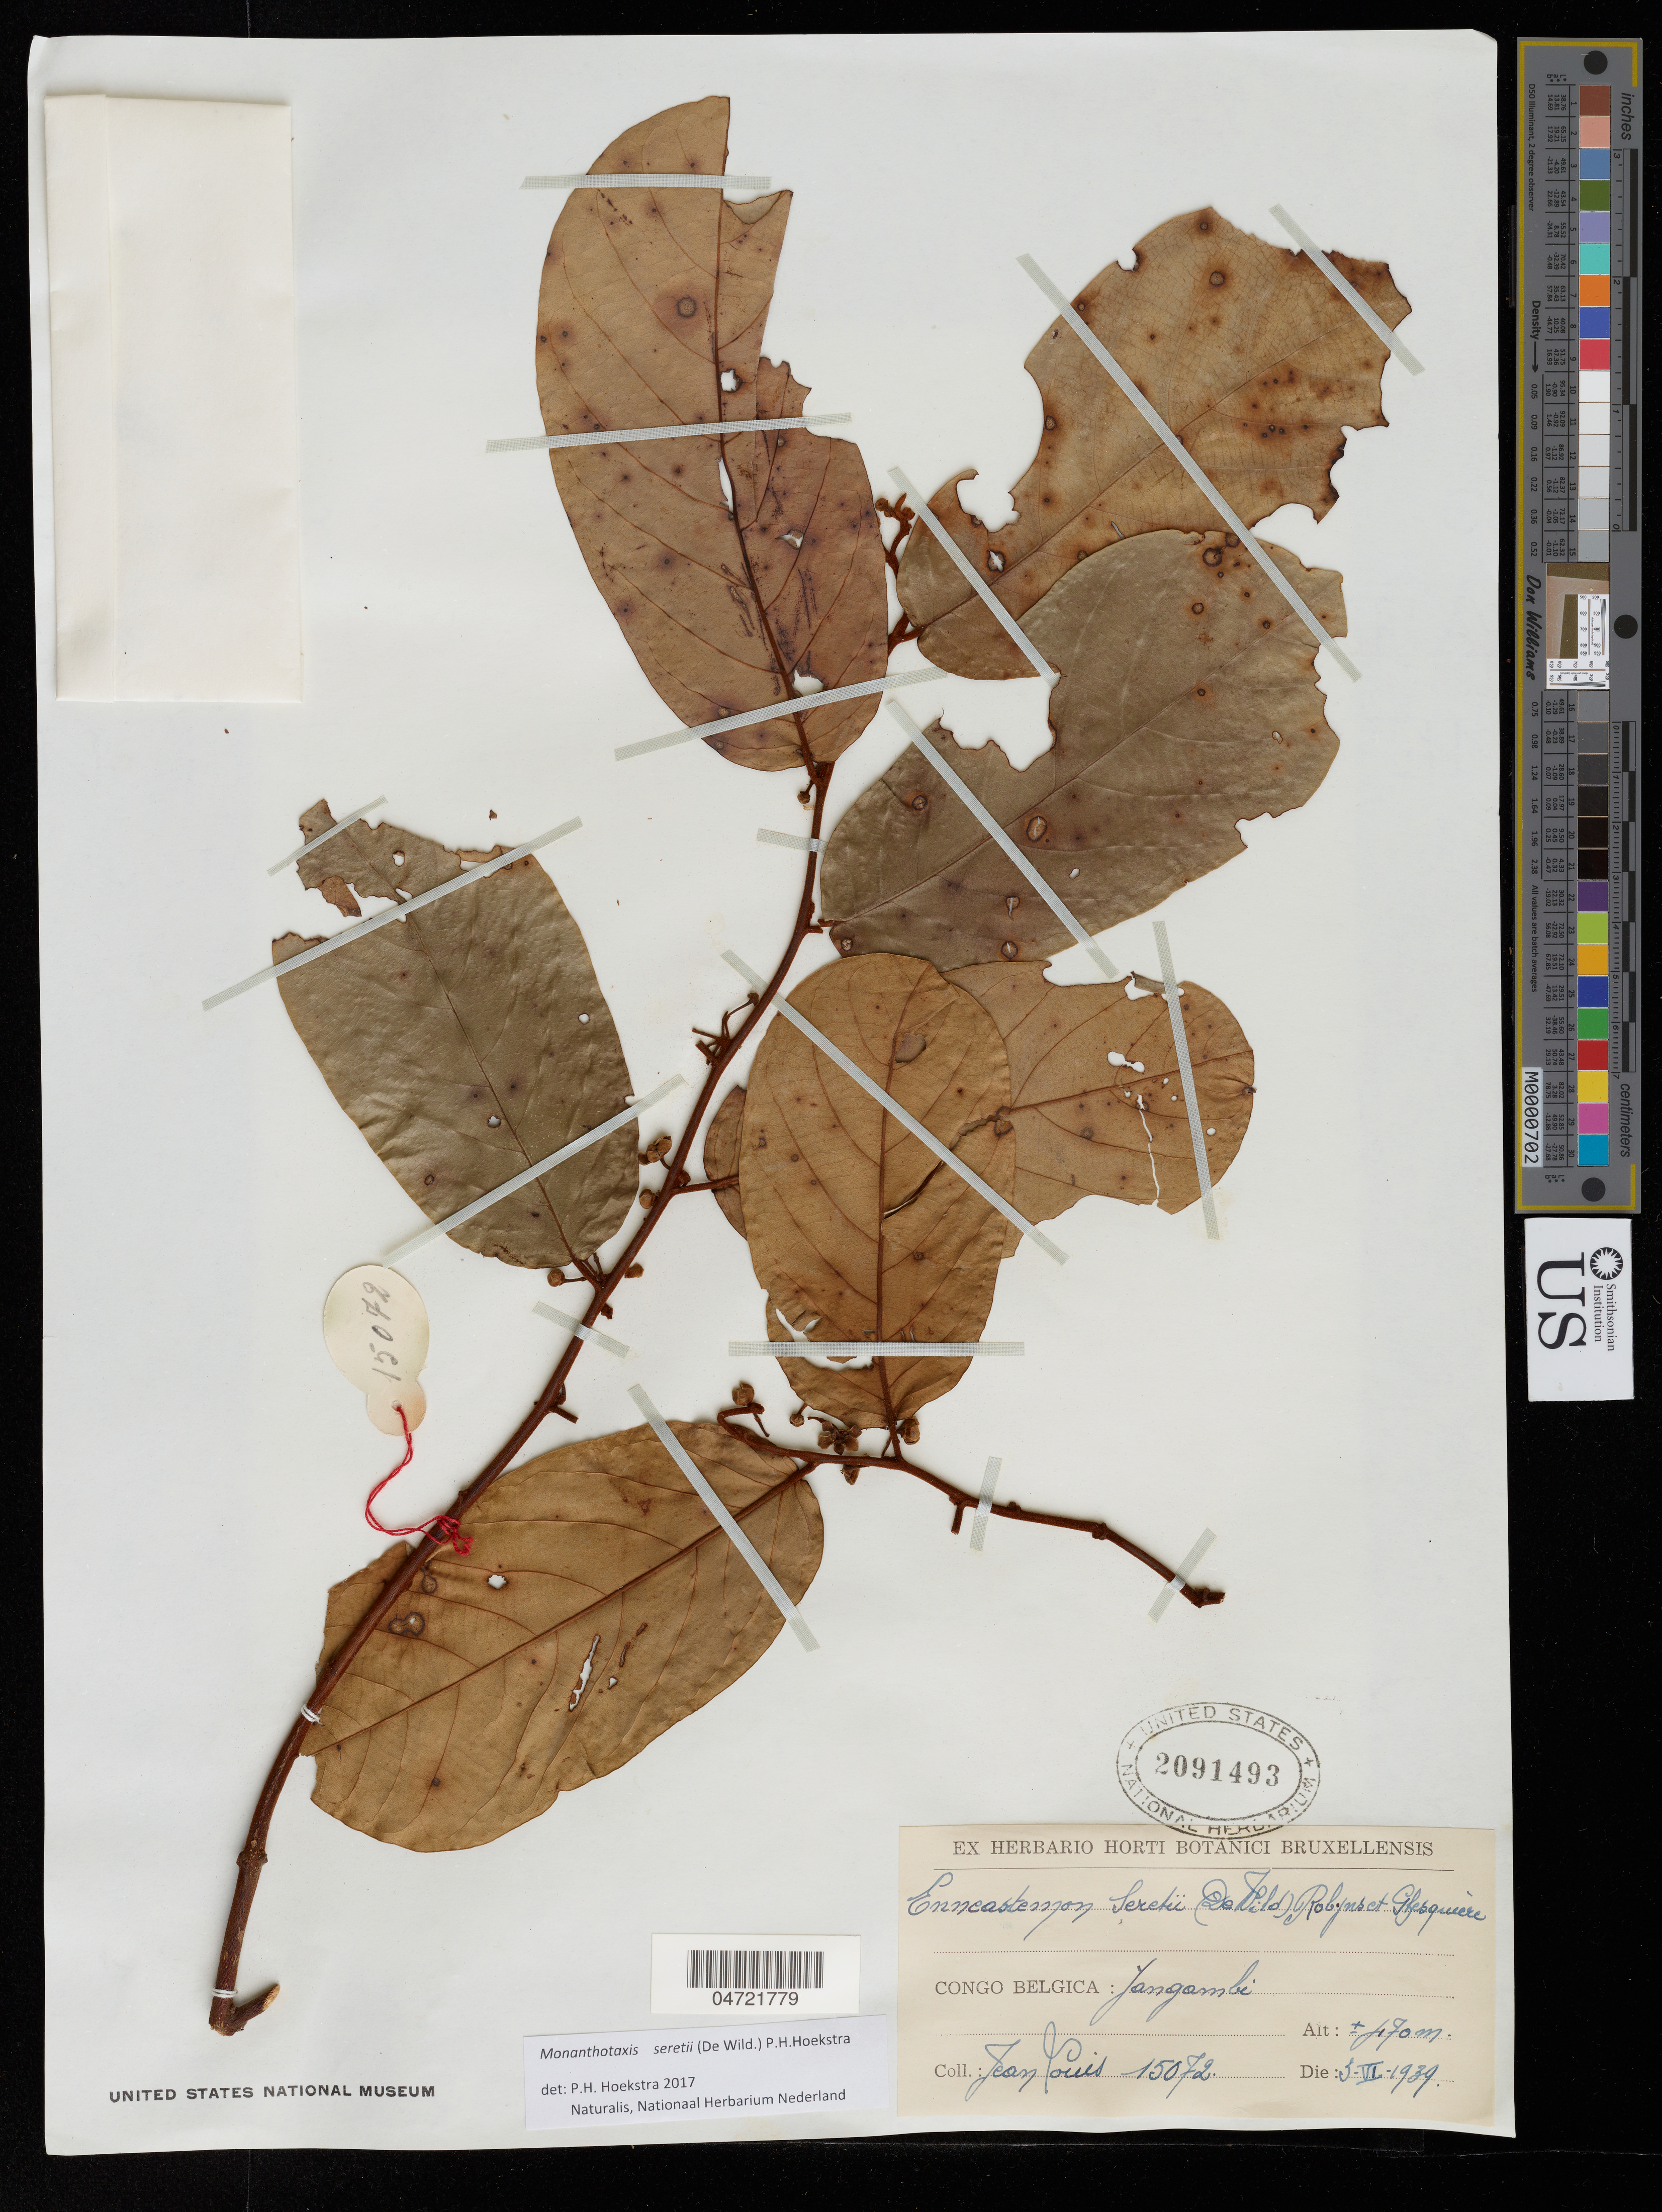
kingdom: Plantae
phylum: Tracheophyta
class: Magnoliopsida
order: Magnoliales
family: Annonaceae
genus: Monanthotaxis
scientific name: Monanthotaxis seretii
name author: P.H. Hoekstra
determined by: Hoekstra, P. H.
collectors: J. Louis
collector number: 15072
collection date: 1939-06-12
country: Congo, Democratic Republic of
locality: Congo Belgica: Yangambi.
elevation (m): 470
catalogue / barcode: US 2091493